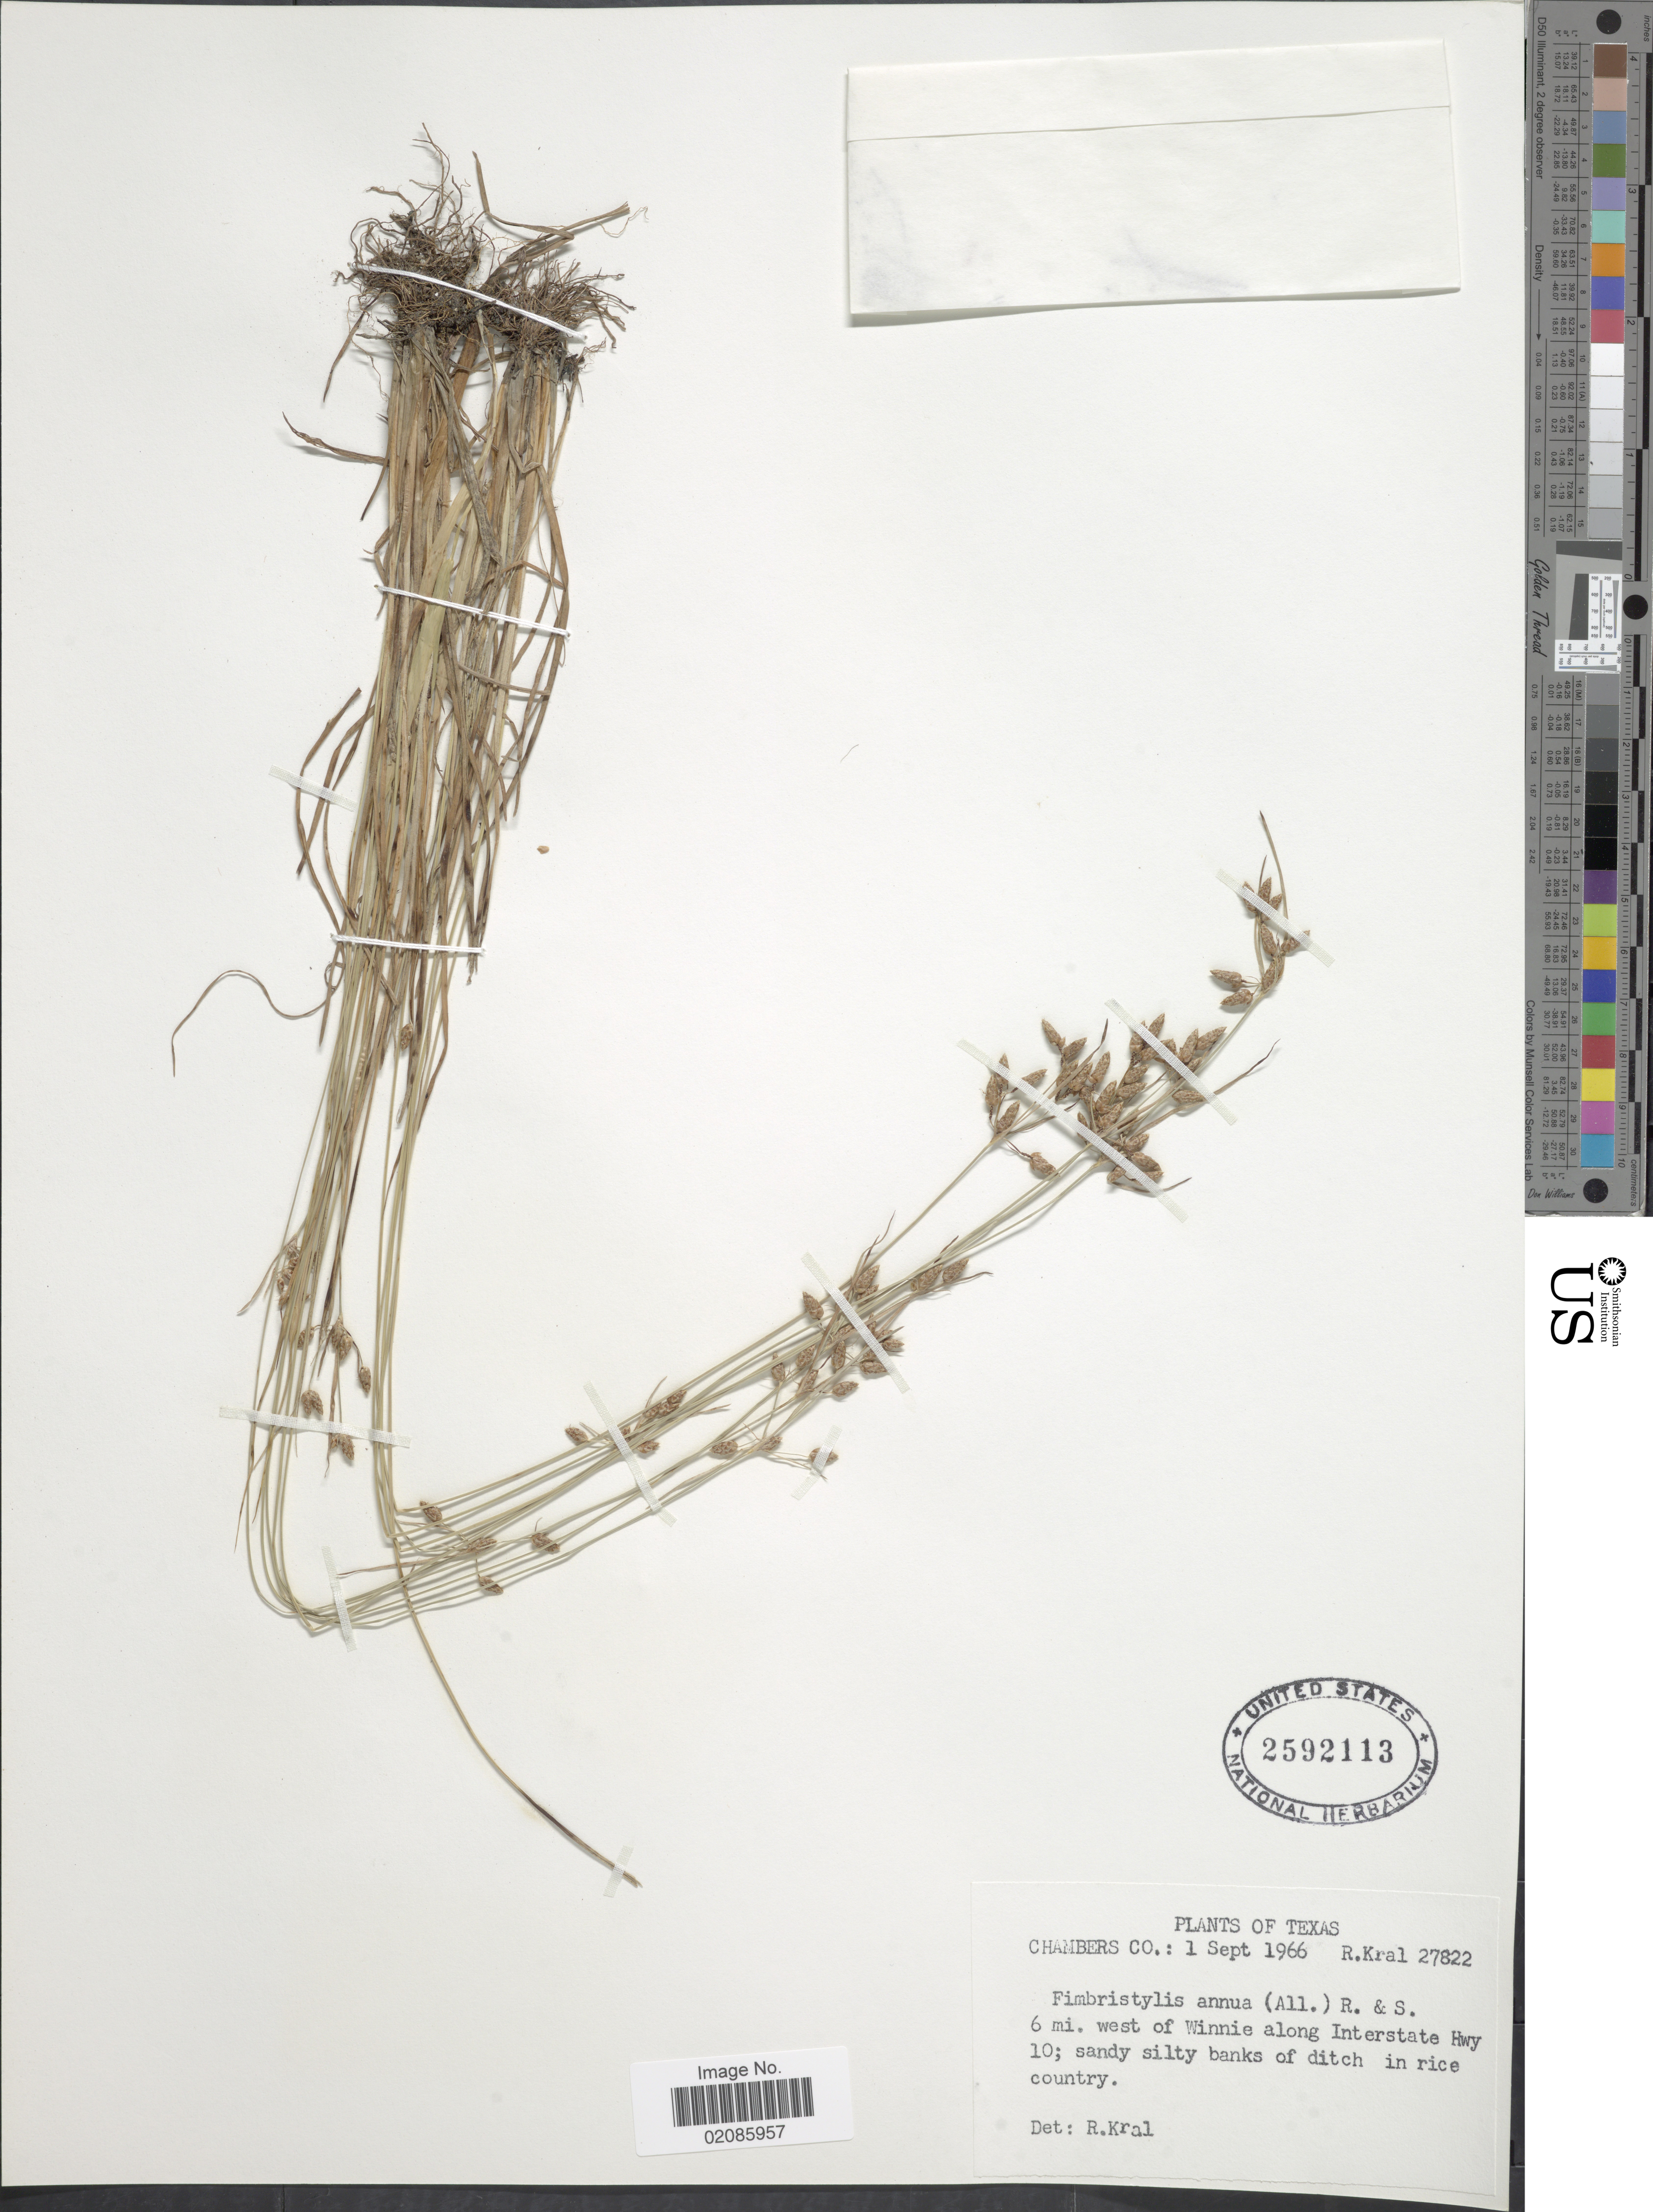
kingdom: Plantae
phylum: Tracheophyta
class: Liliopsida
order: Poales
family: Cyperaceae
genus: Fimbristylis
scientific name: Fimbristylis annua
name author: (All.) Roem. & Schult.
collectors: R. Kral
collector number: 27822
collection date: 1966-09-01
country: United States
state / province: Texas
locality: Chambers Co. 6 mi. west of Winnie along Interstate Hwy 10; sandy silty banks of fitch in rice country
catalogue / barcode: US 2592113